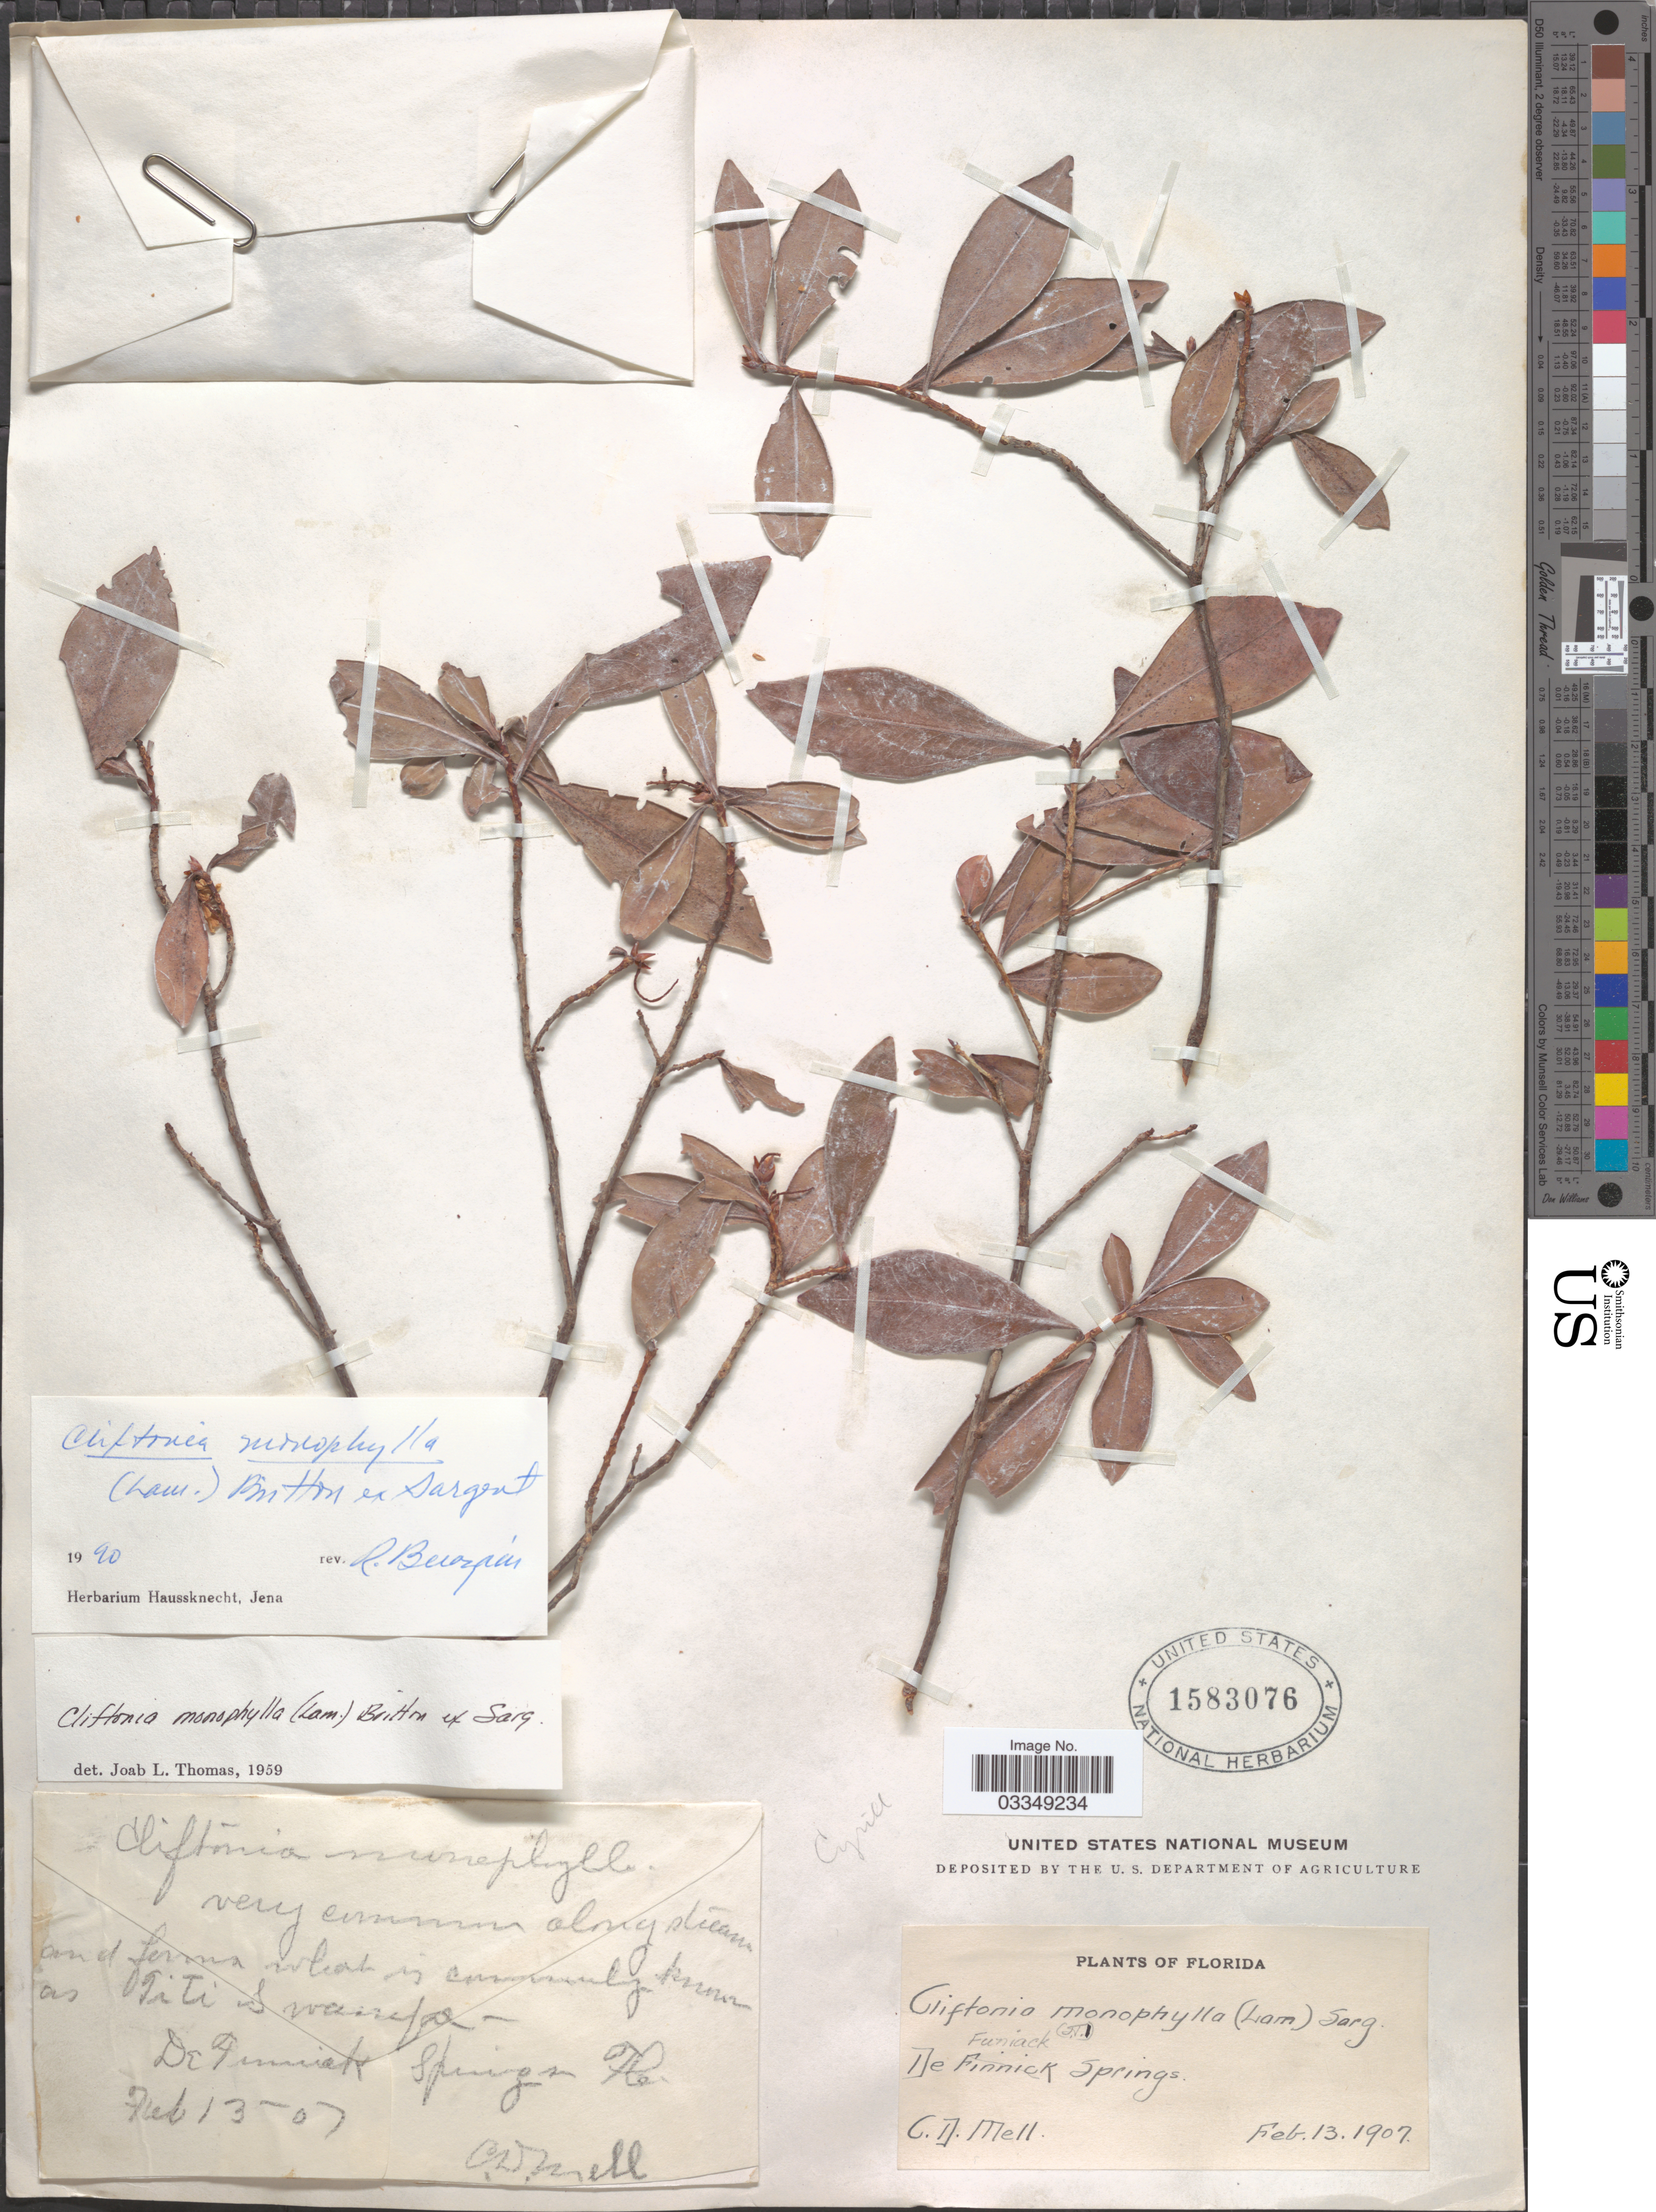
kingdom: Plantae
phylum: Tracheophyta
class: Magnoliopsida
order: Ericales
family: Cyrillaceae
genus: Cliftonia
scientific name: Cliftonia monophylla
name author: (Lam.) Britton ex Sarg.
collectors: C. D. Mell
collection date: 1907-02-13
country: United States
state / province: Florida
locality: De Funiack Springs.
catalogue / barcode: US 1583076